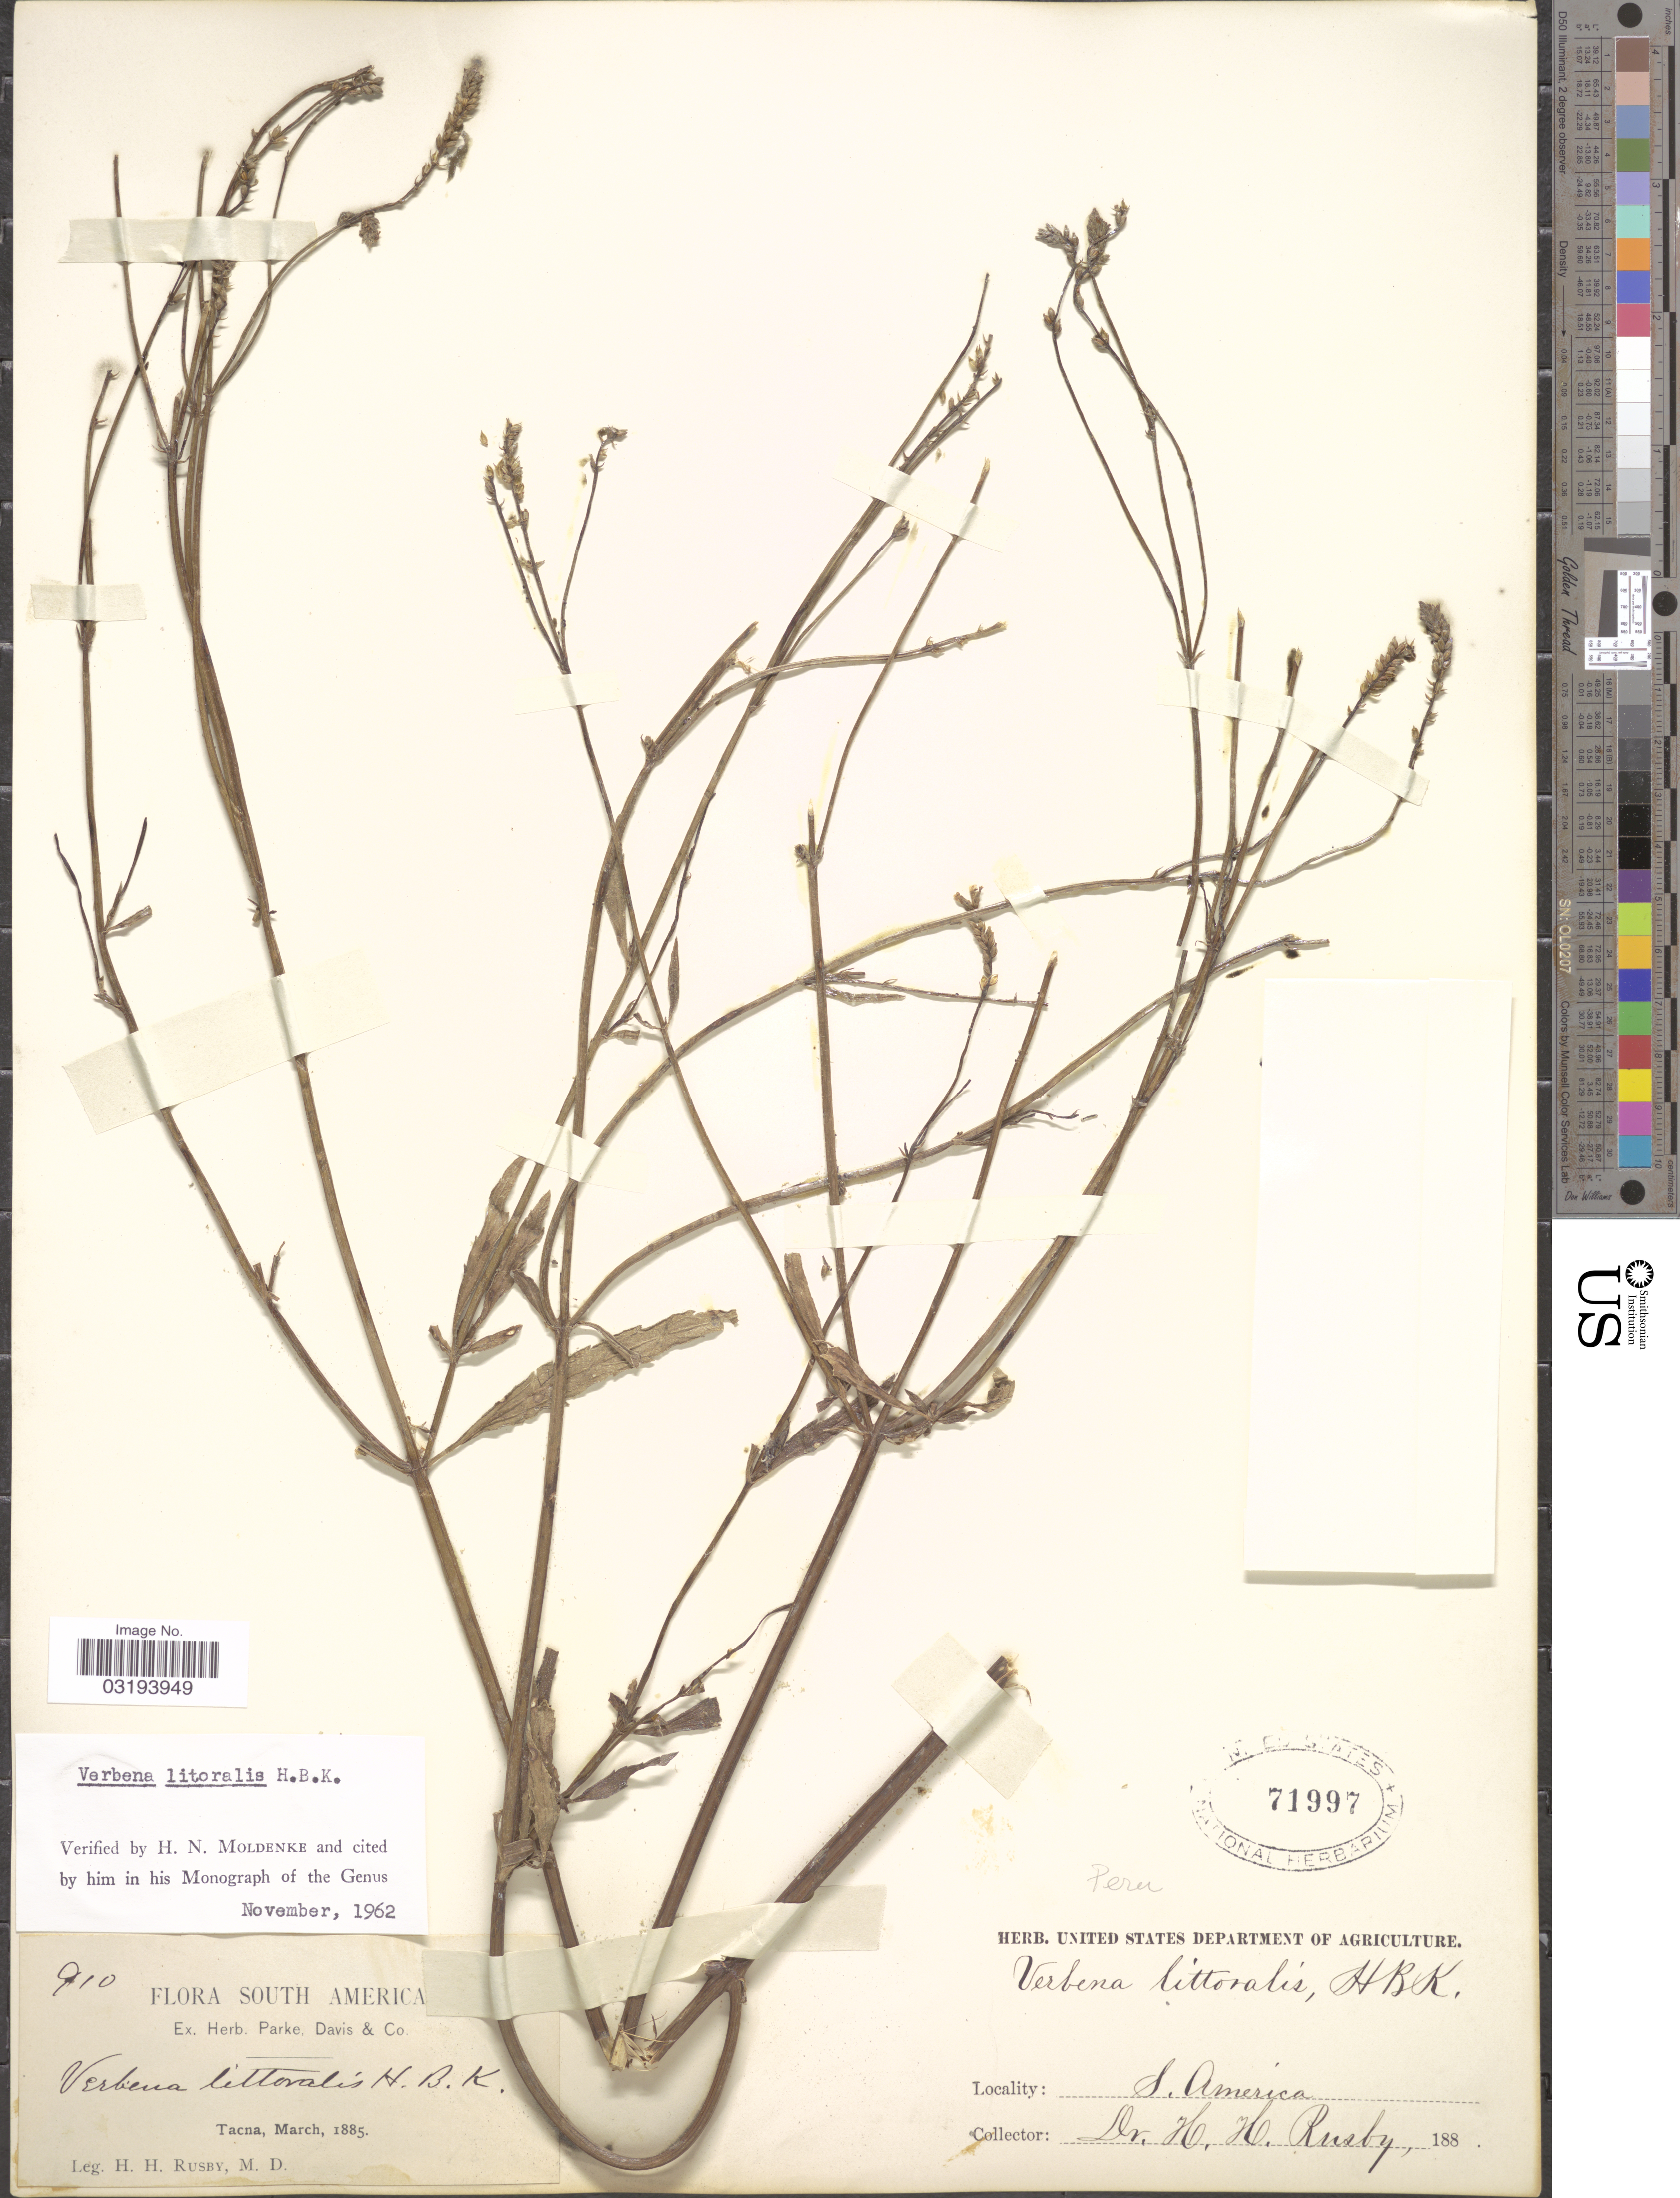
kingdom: Plantae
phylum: Tracheophyta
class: Magnoliopsida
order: Lamiales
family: Verbenaceae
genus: Verbena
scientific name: Verbena litoralis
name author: Kunth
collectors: H. H. Rusby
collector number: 910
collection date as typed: Mar 1885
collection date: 1885-03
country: Peru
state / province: Tacna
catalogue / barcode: US 71997